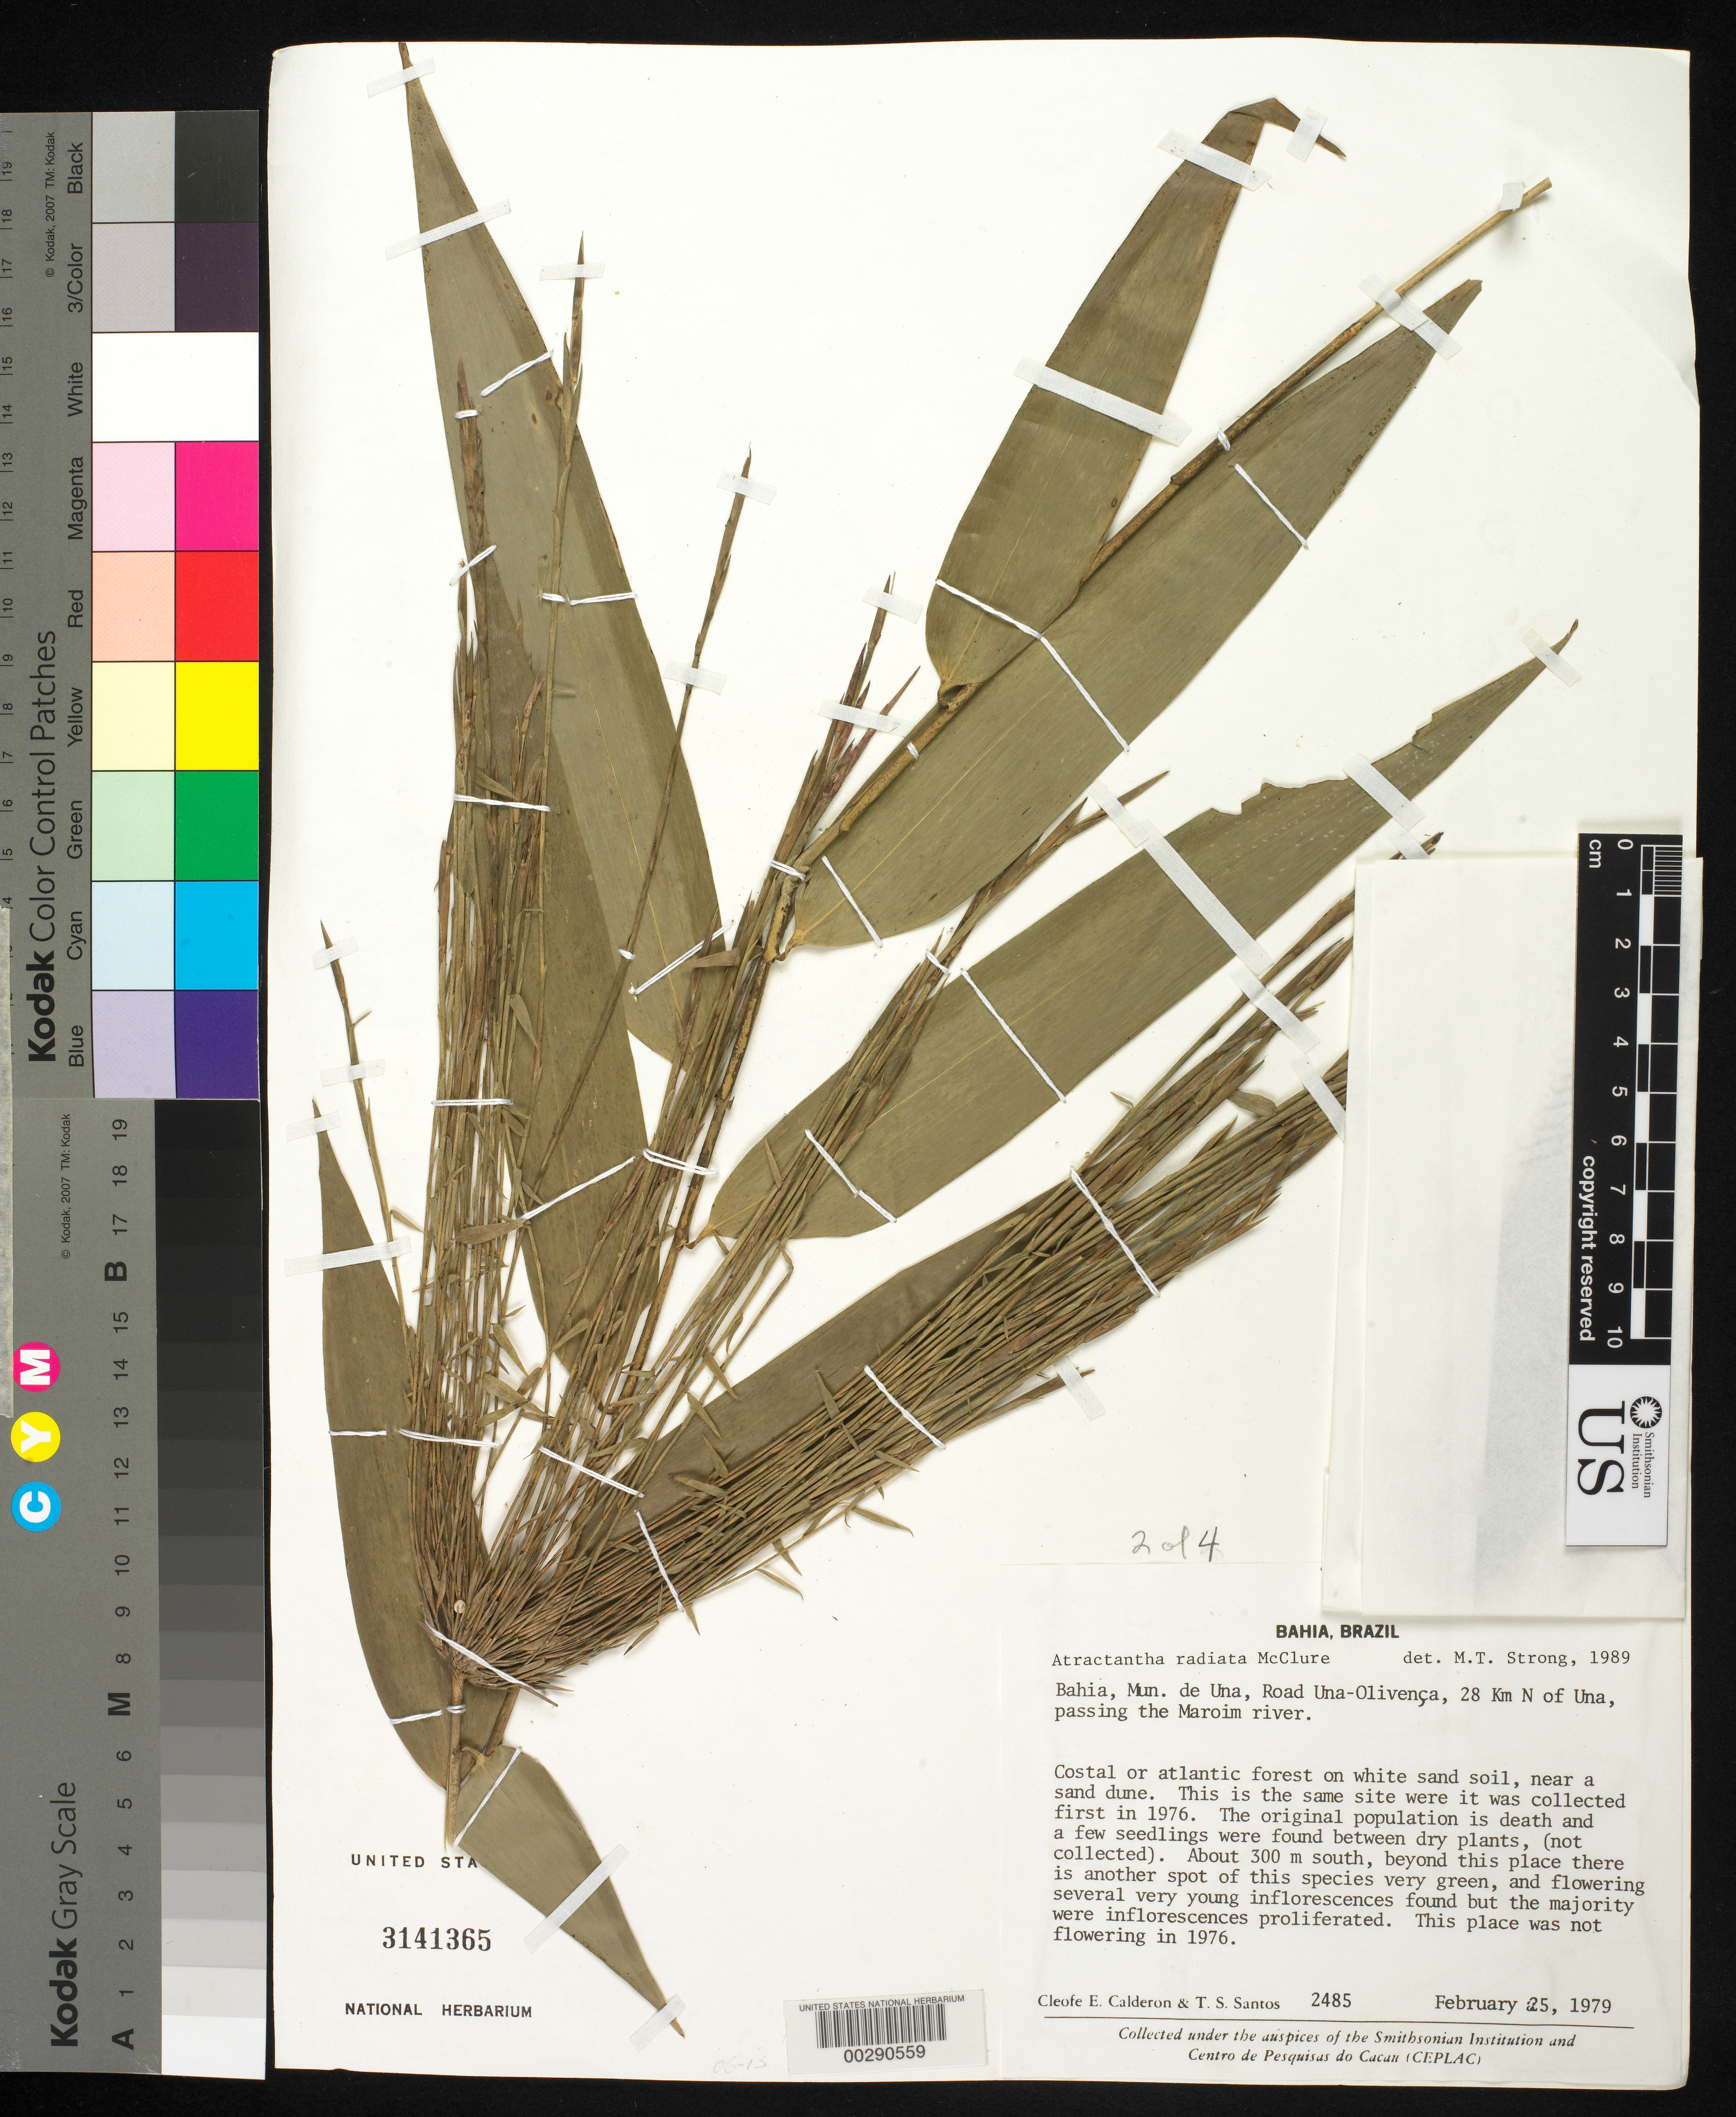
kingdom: Plantae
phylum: Tracheophyta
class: Liliopsida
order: Poales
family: Poaceae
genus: Atractantha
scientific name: Atractantha radiata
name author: McClure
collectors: C. E. Calderón & T. S. Santos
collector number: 2485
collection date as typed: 25 Feb 1979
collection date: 1979-02-25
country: Brazil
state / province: Bahia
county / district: Una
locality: Road una-olivenca 28 km n of una, passing the maroim river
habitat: Coastal or altantic forest on white sand soil near a sand dune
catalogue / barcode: US 3141365